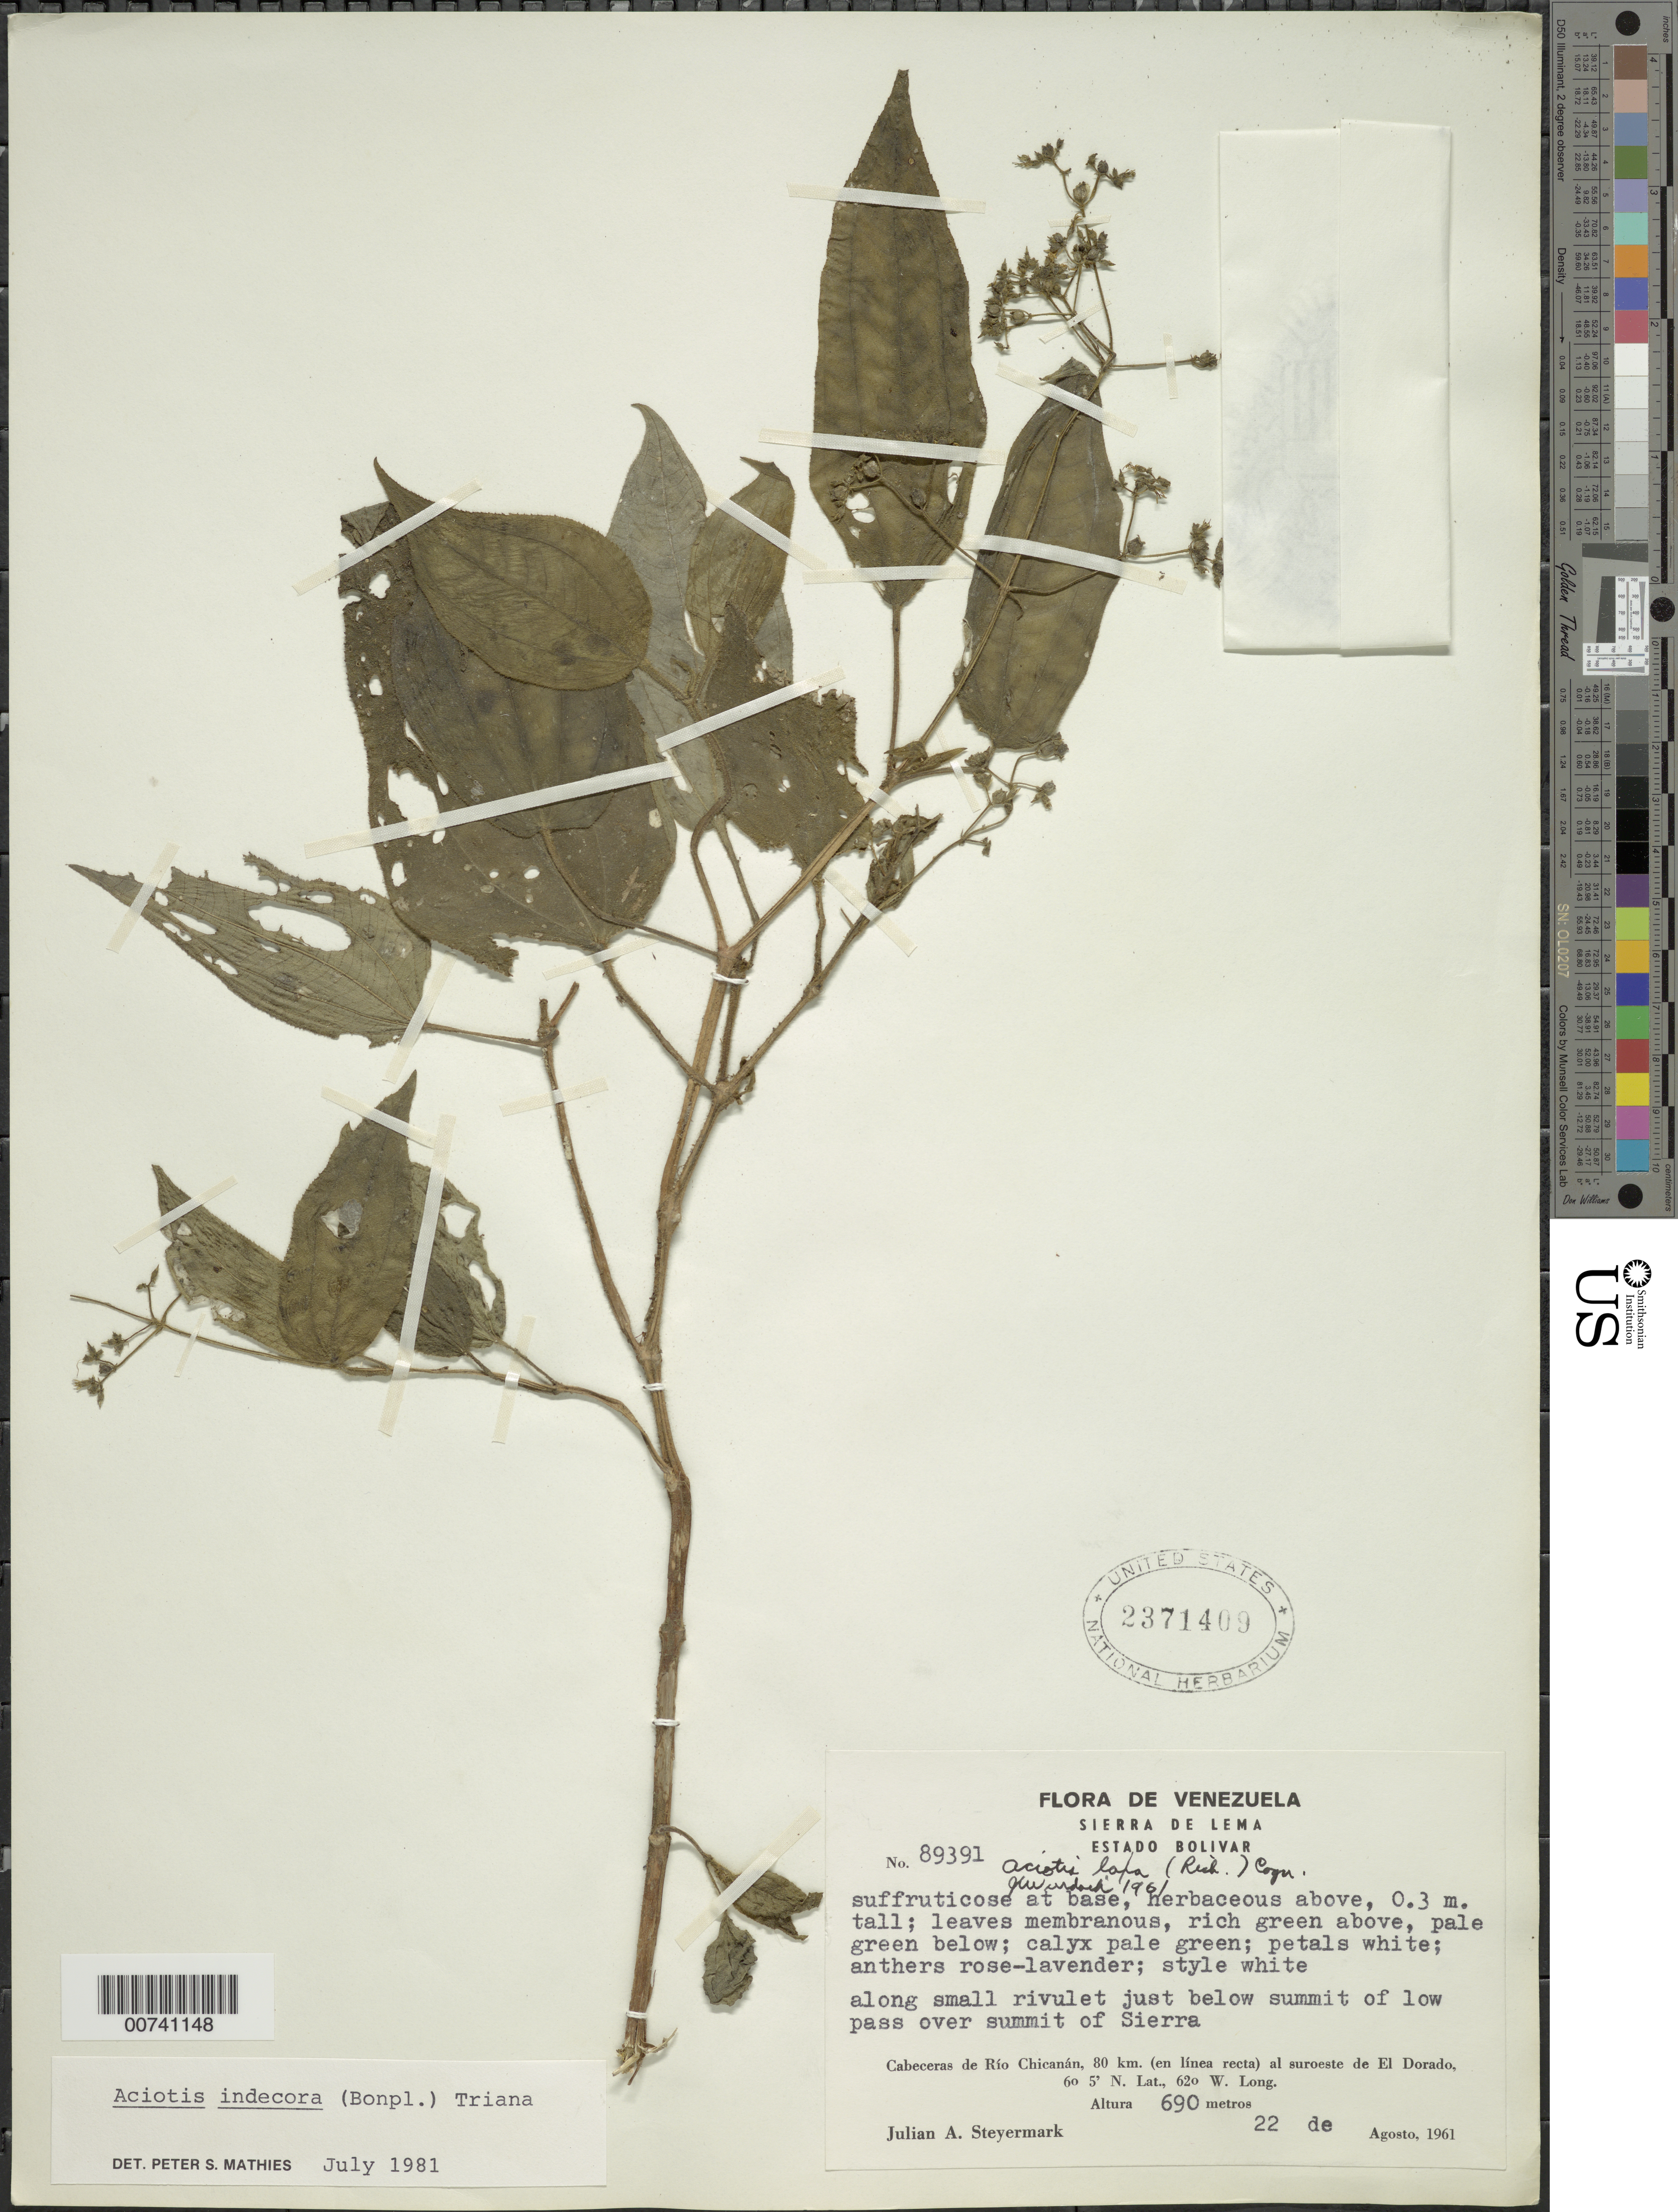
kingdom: Plantae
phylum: Tracheophyta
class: Magnoliopsida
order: Myrtales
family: Melastomataceae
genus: Aciotis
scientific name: Aciotis indecora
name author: (Bonpl.) Triana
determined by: Mathies, P. S.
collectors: J. Steyermark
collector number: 89391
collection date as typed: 22-Aug-61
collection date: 1961-08-22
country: Venezuela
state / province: Bolívar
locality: Sierra de Lema; Cabeceras de Río Chicanán, 80 km (in a straight line) to southwest of El Dorado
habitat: Along small rivulet below summit of low pass over summit of Sierra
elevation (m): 690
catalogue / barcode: US 2371409